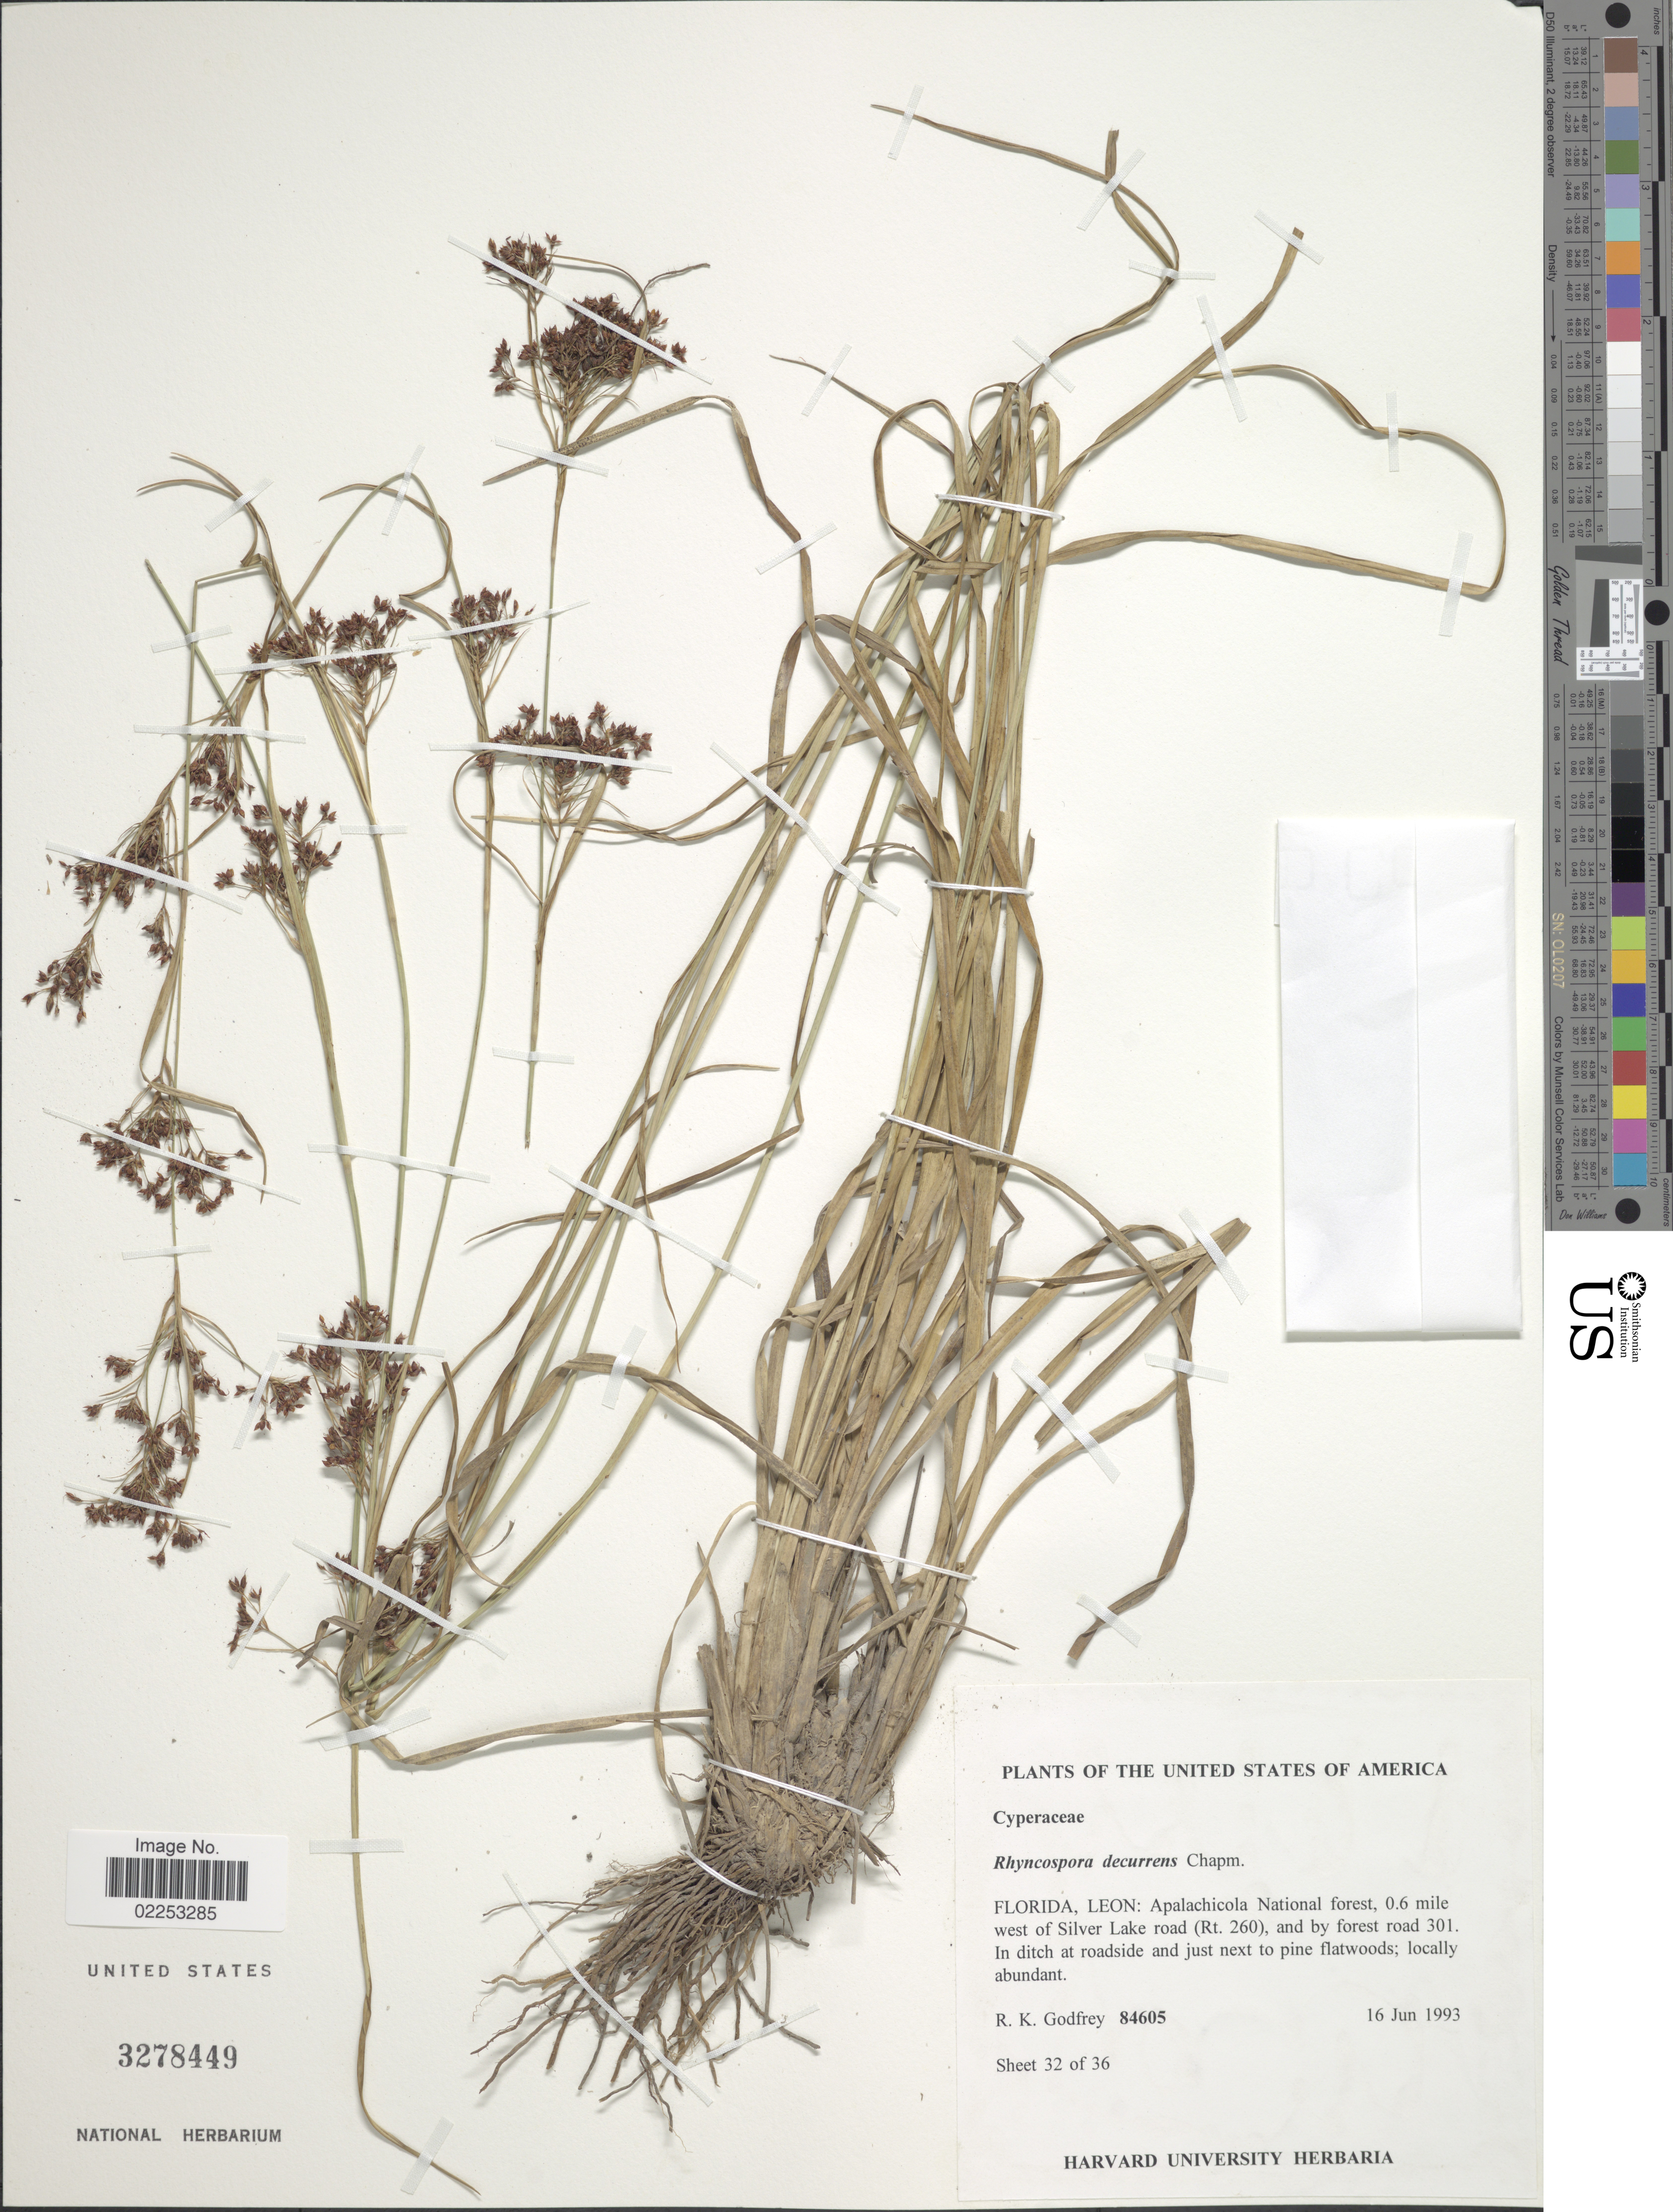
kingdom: Plantae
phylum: Tracheophyta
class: Liliopsida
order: Poales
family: Cyperaceae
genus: Rhynchospora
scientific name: Rhynchospora decurrens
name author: Chapm.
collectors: R. K. Godfrey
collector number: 84605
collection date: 1993-06-16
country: United States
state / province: Florida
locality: Leon: Apalachicola National Forest, 0.6 mile west of Silver Lake road (Rt. 260), and by forest road 301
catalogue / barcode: US 3278449